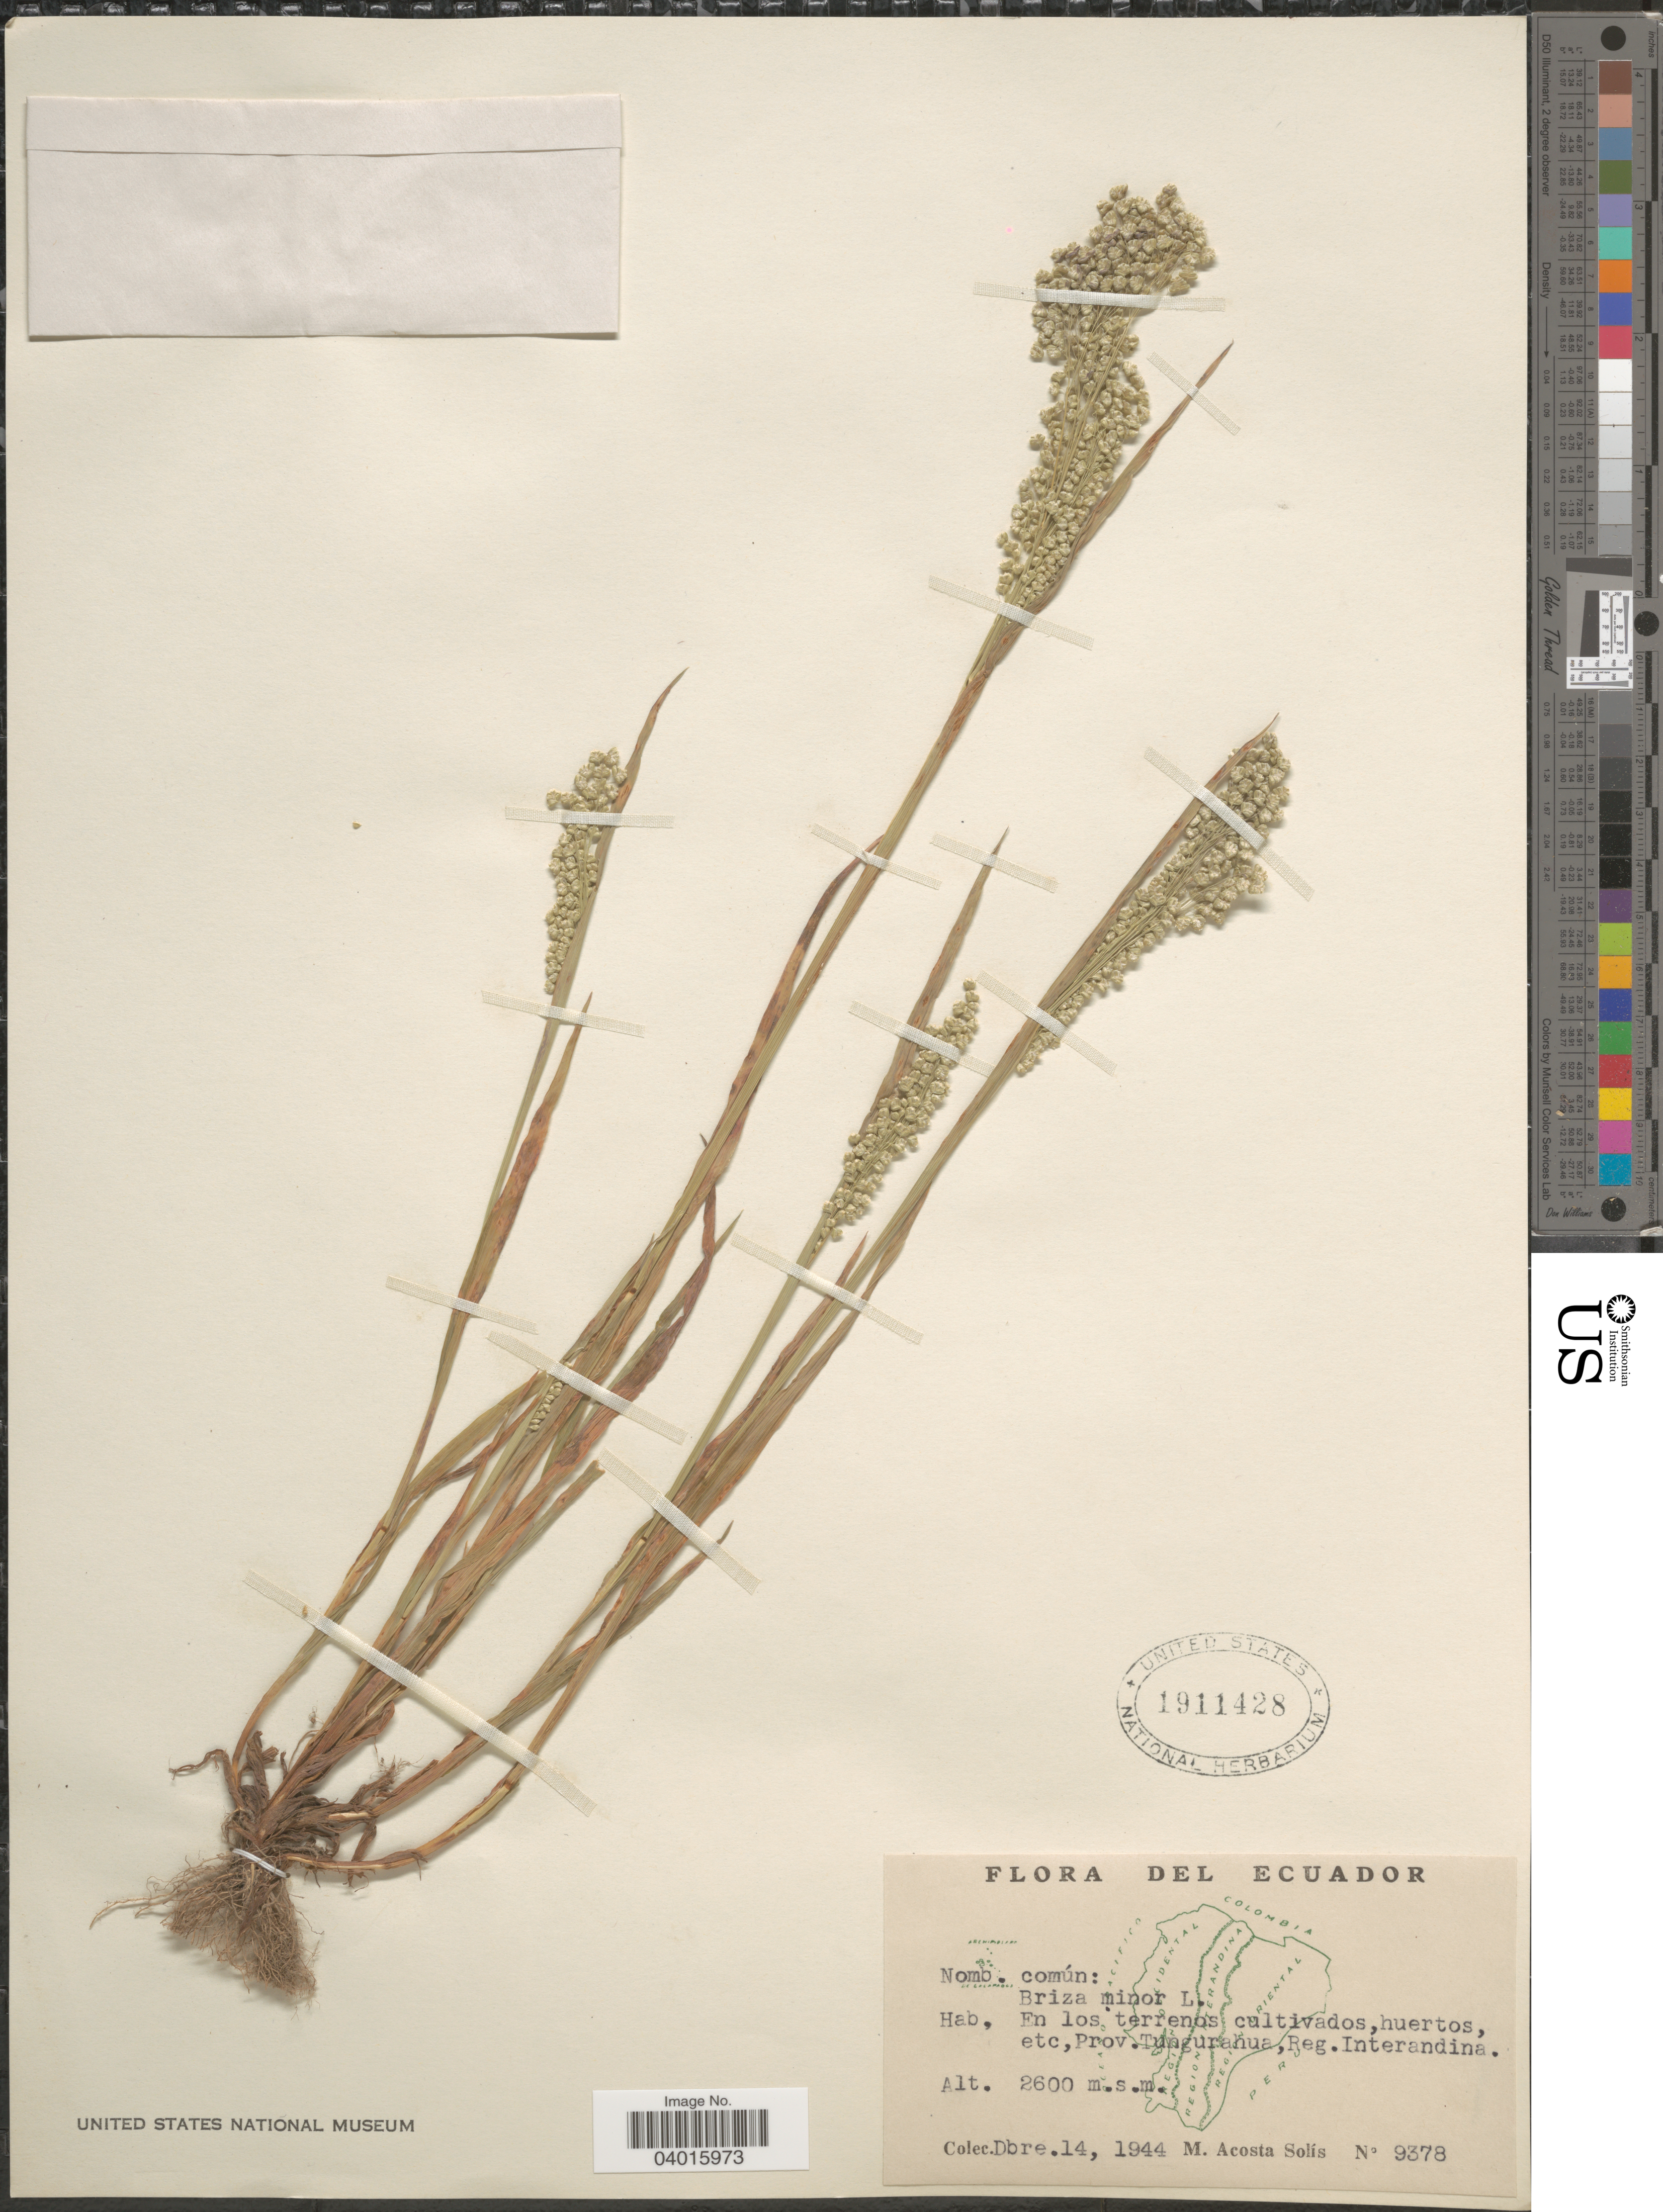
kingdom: Plantae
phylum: Tracheophyta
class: Liliopsida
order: Poales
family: Poaceae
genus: Briza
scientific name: Briza minor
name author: L.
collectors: M. Acosta Solis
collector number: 9378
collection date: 1944-12-14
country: Ecuador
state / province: Tungurahua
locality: En los terrenos cultivados, huertos, etc, Reg. Interandina.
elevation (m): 2600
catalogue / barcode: US 1911428